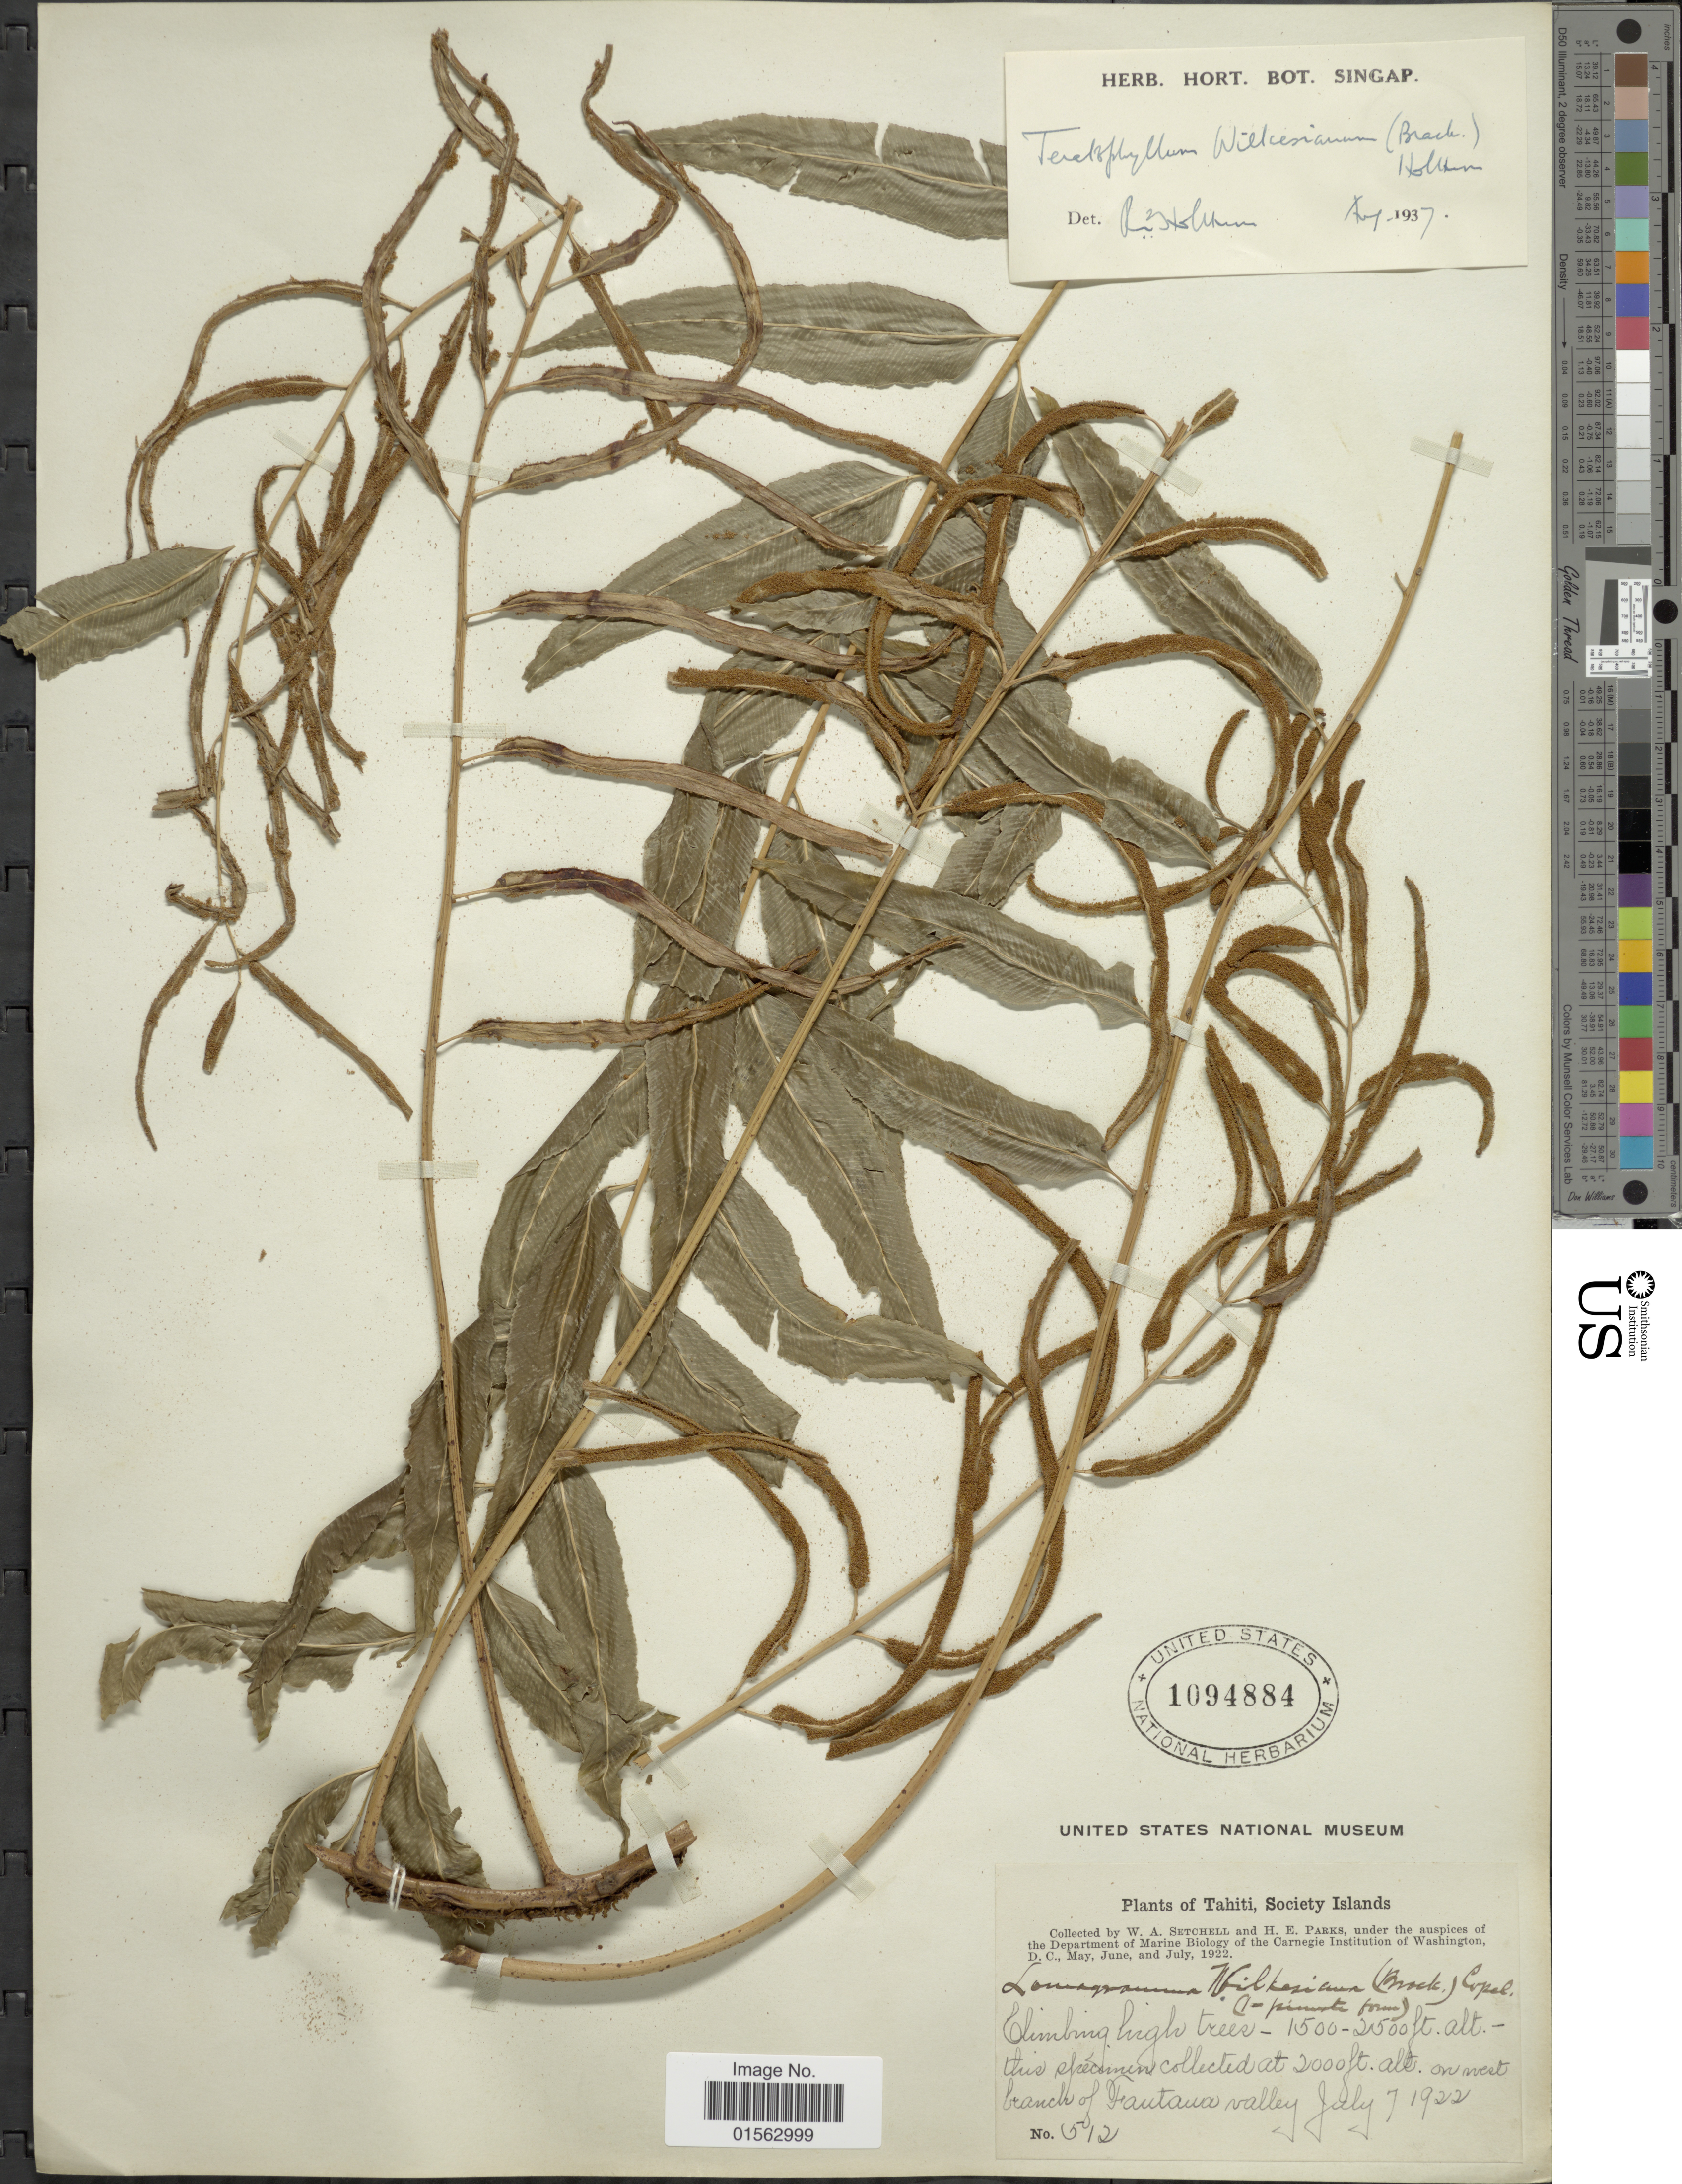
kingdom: Plantae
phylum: Tracheophyta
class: Polypodiopsida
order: Polypodiales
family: Dryopteridaceae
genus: Teratophyllum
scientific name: Teratophyllum wilkesianum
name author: (Brack.) Holttum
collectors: W. Setchell & H. E. Parks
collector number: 512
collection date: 1922-07-07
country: French Polynesia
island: Tahiti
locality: Tahiti, Society Islands, this speciman collected on west branch of Fautaua valley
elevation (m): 457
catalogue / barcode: US 1094884